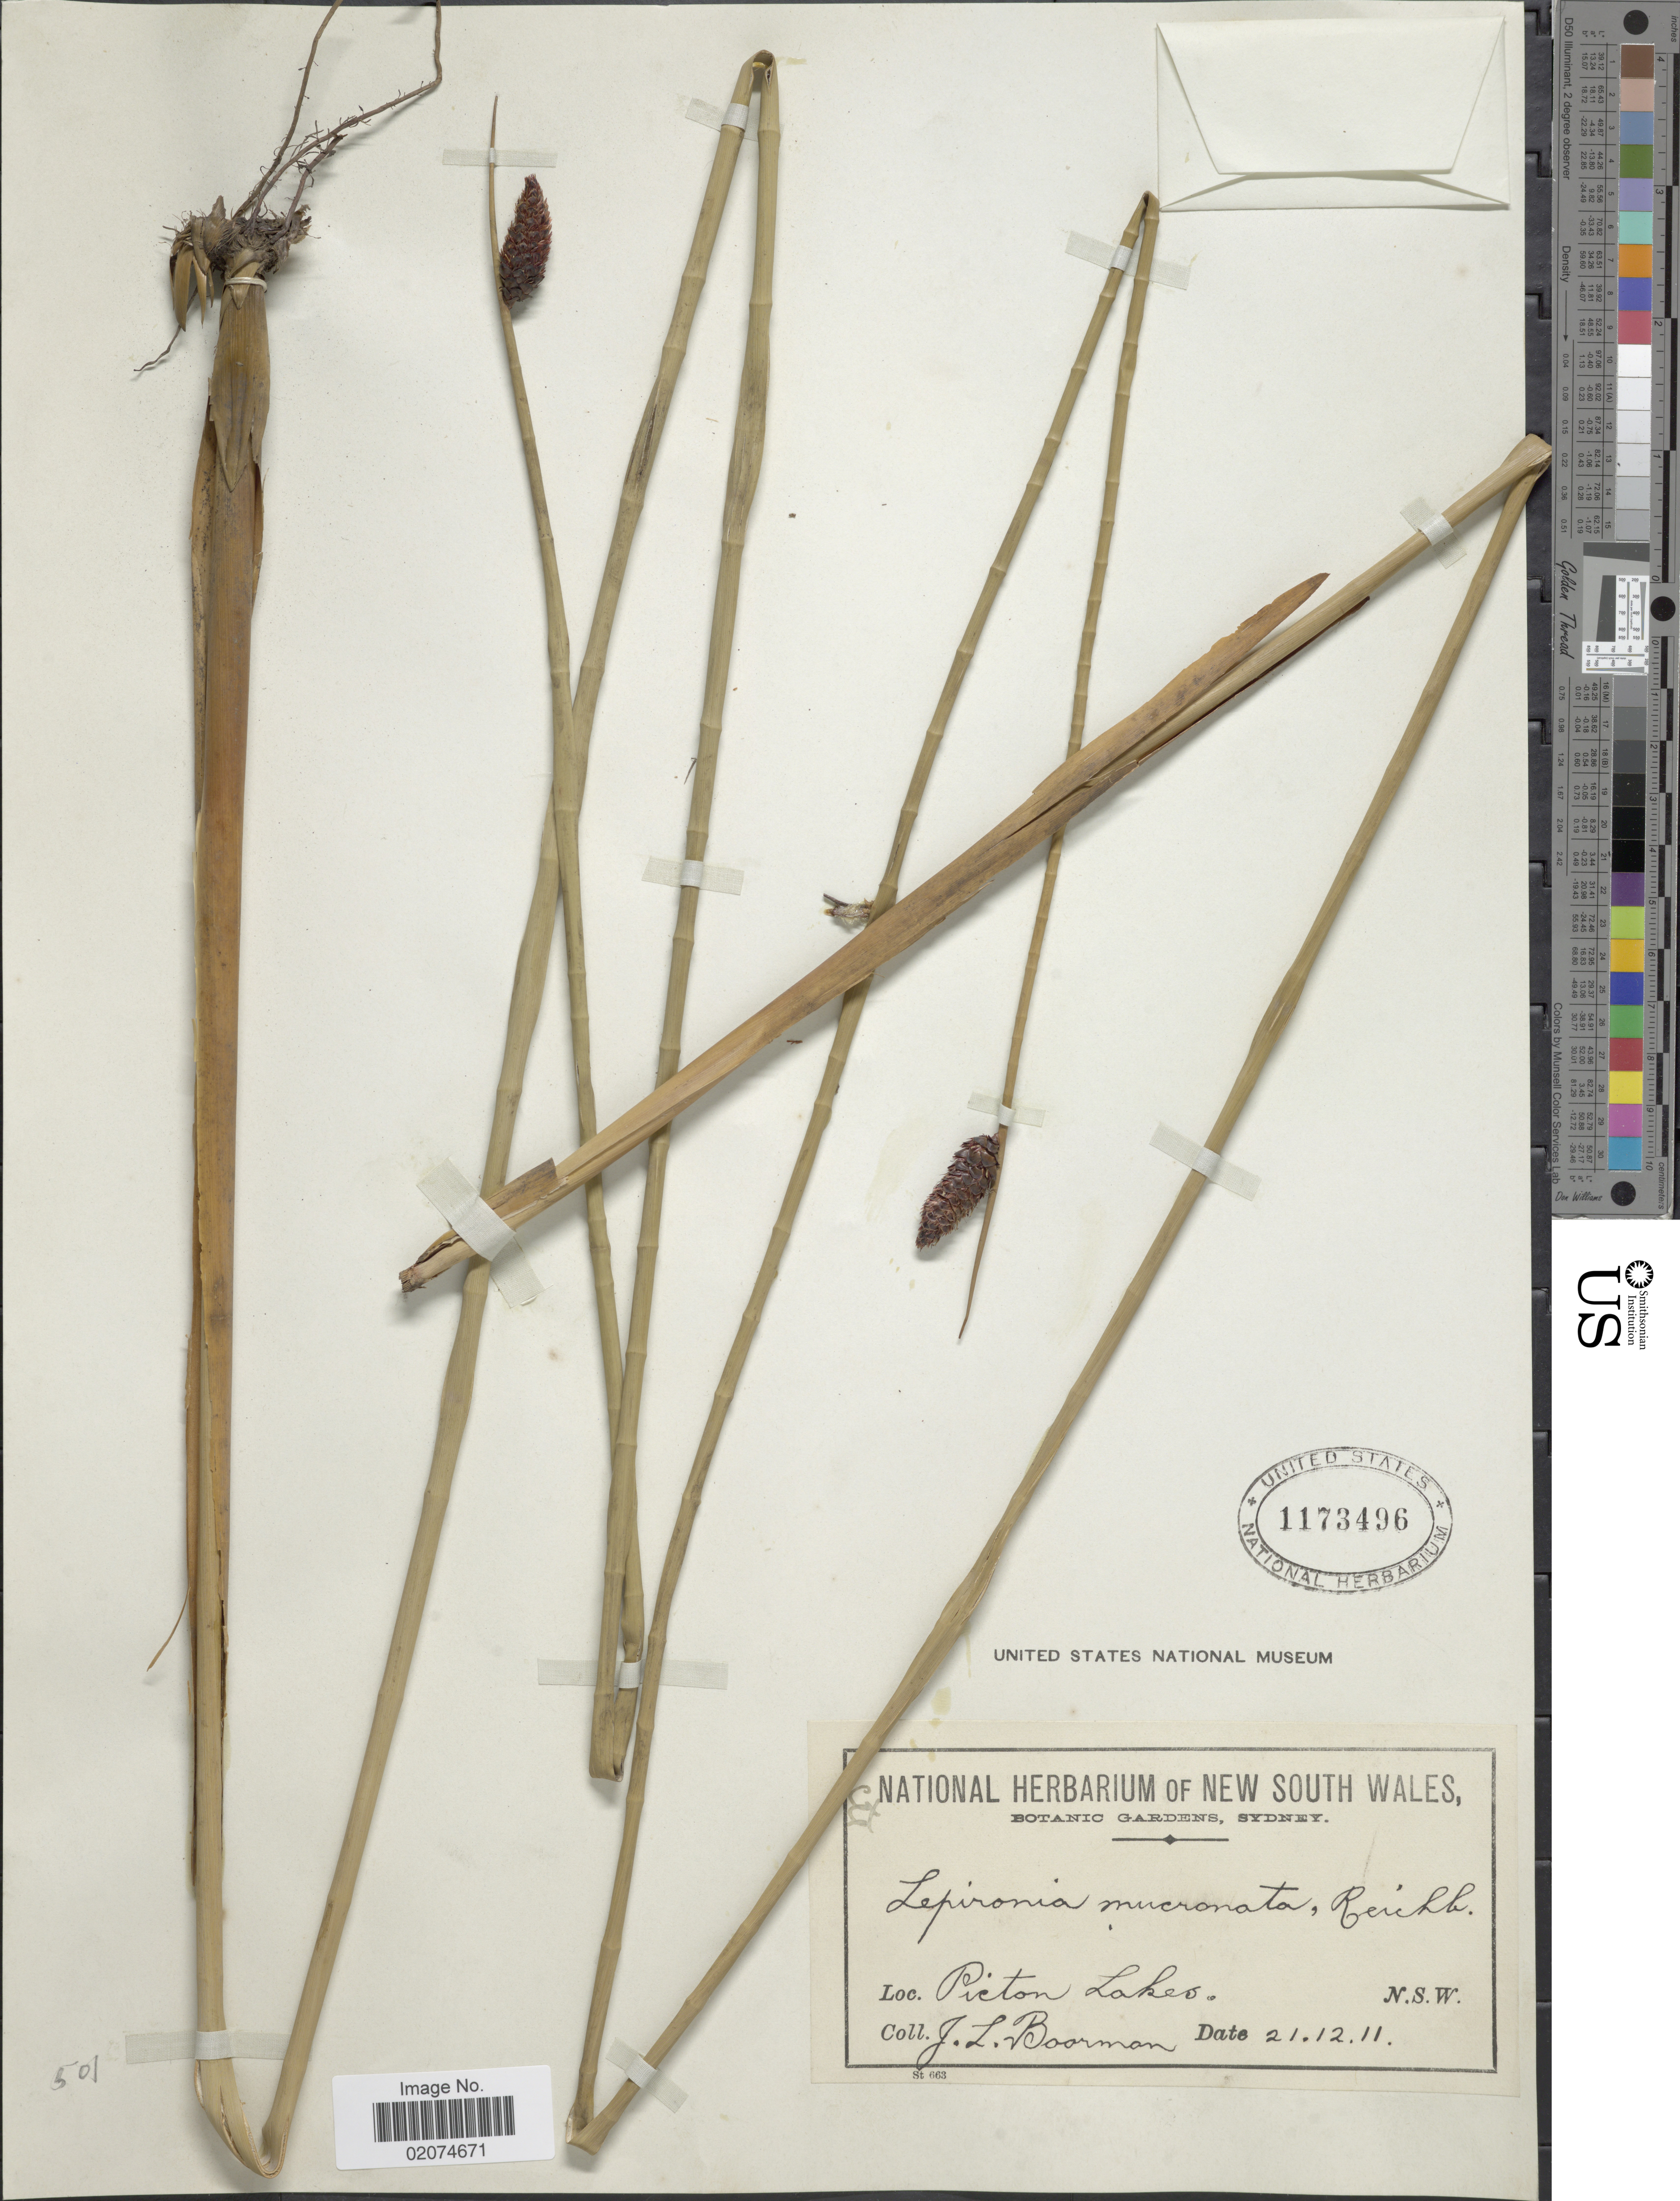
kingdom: Plantae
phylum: Tracheophyta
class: Liliopsida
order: Poales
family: Cyperaceae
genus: Lepironia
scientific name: Lepironia articulata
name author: (Retz.) Domin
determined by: Strong, Mark T., (BOT), Smithsonian Institution - National Museum of Natural History (UNITED STATES)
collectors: J. Boorman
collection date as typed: Transcribed d/m/y: 21/12/11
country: Australia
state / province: New South Wales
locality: N.S.W. Picton Lakes.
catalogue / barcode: US 1173496